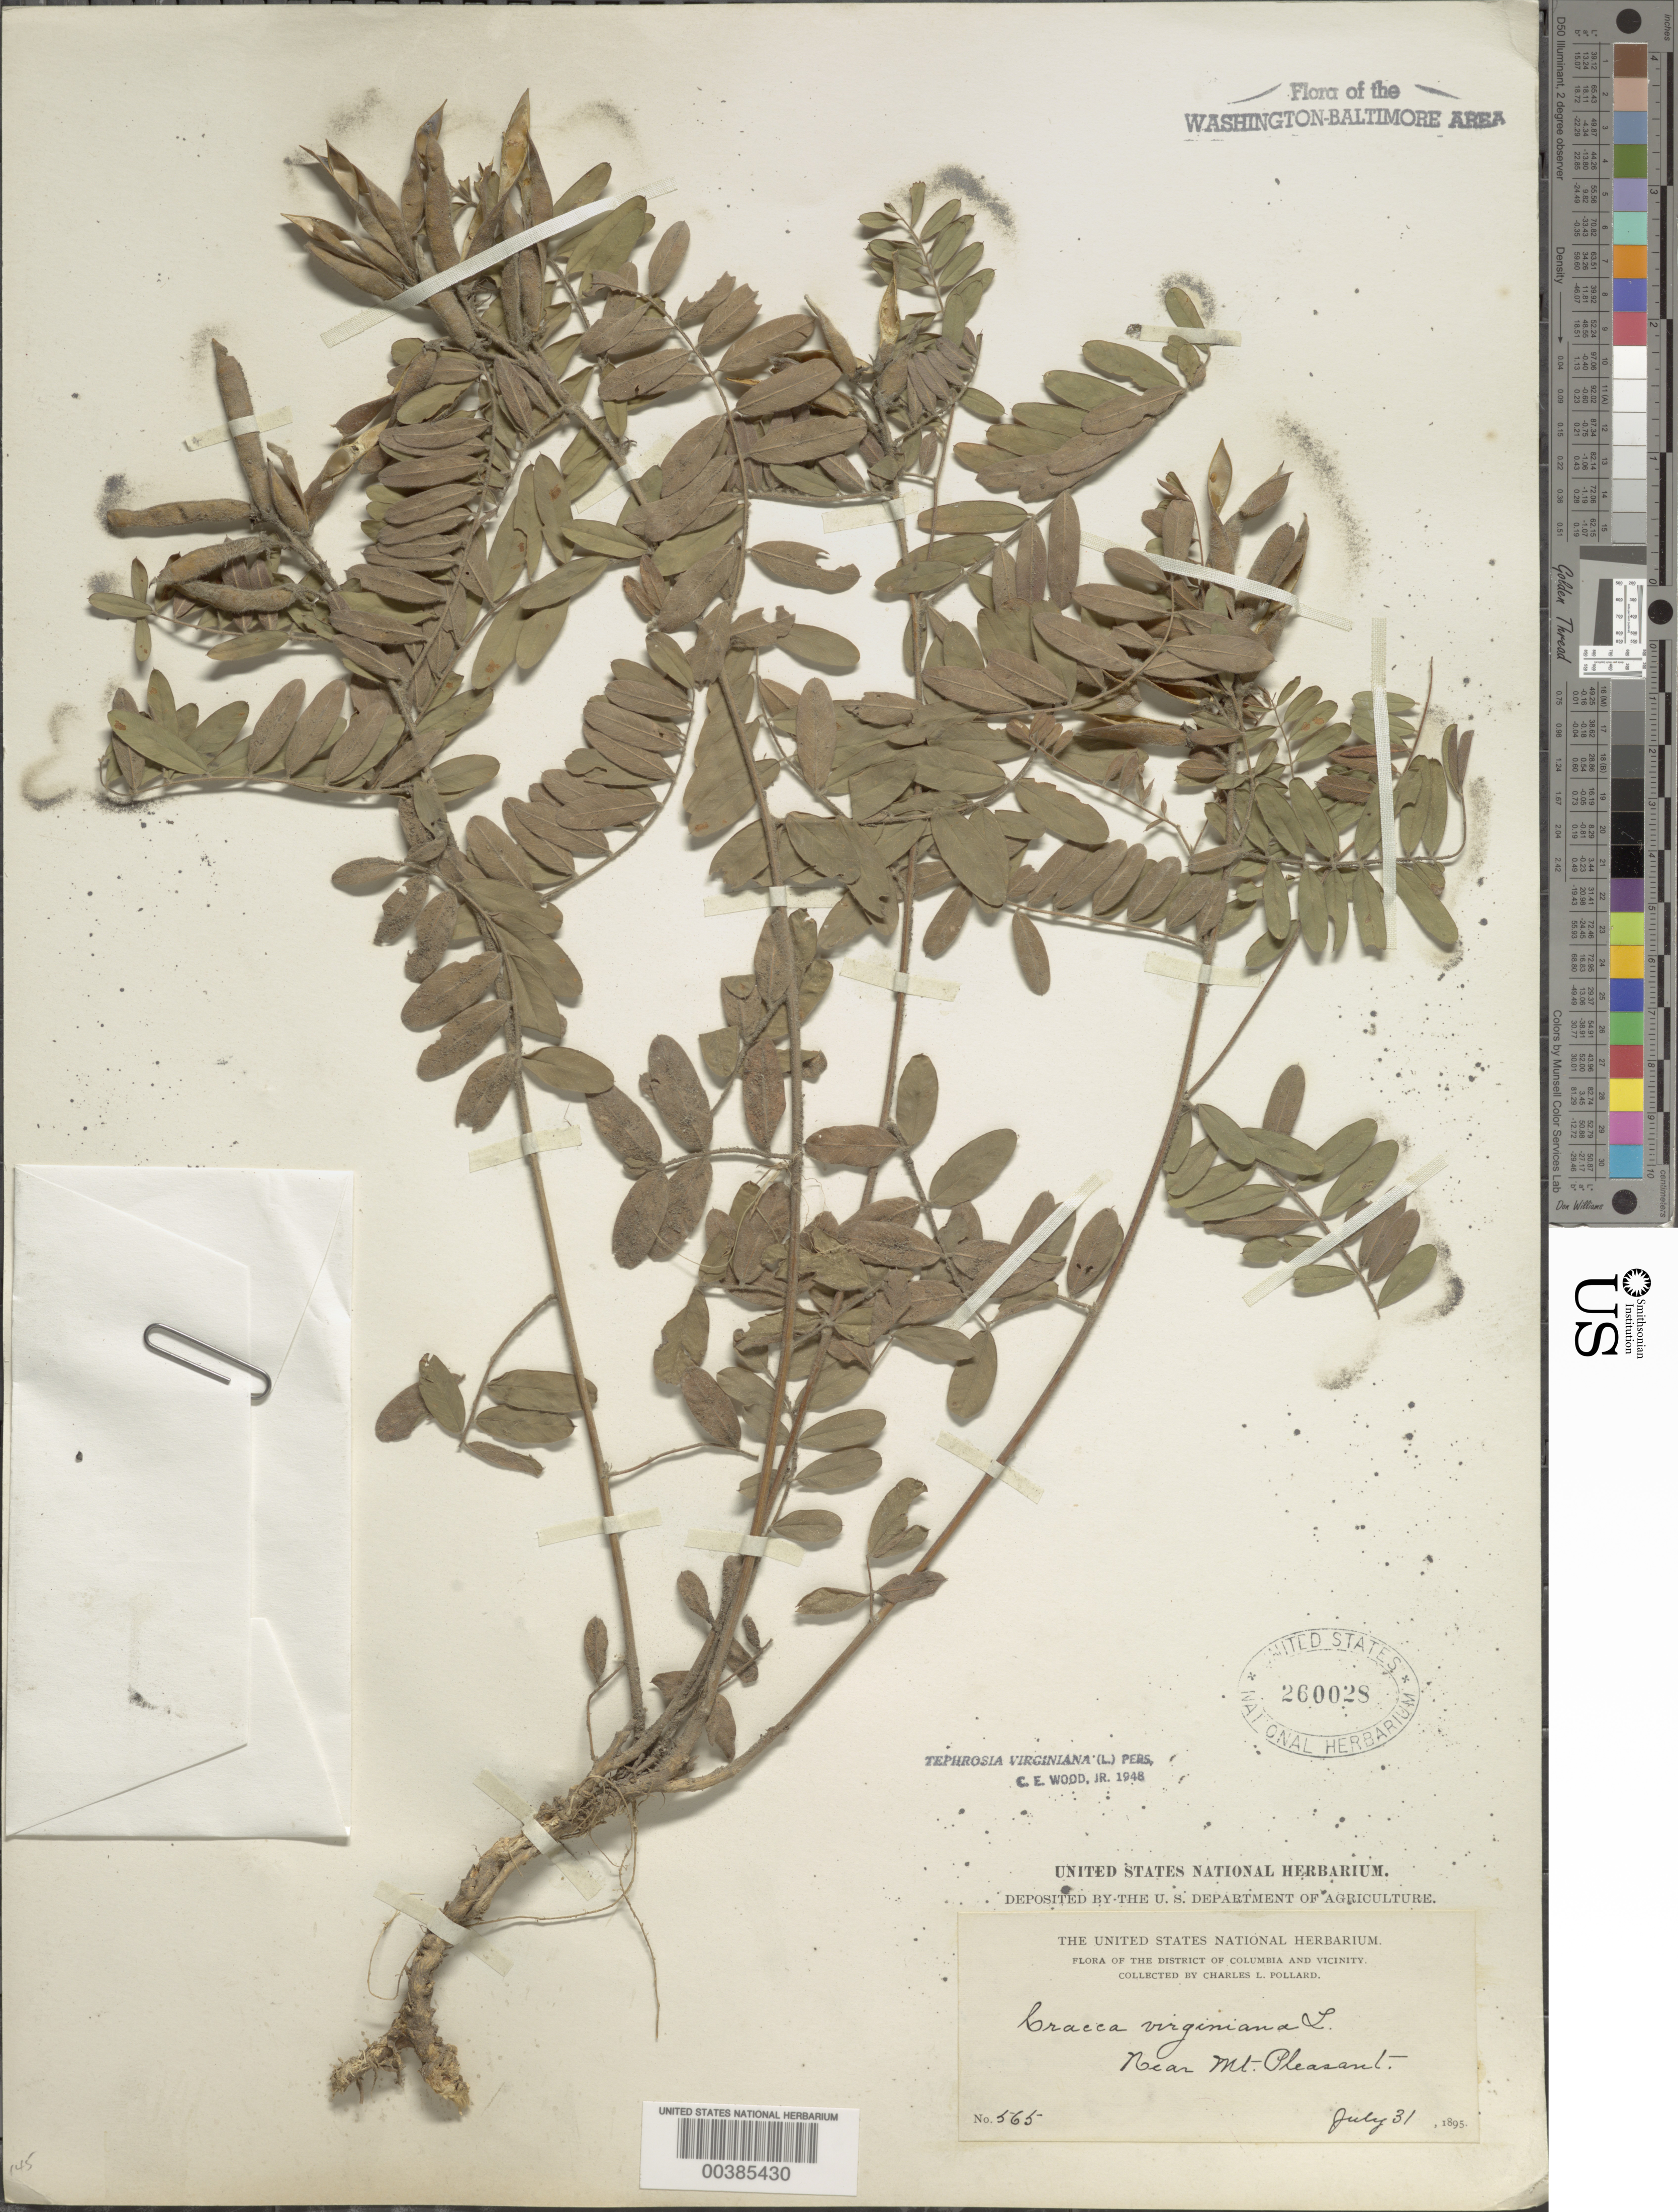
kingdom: Plantae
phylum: Tracheophyta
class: Magnoliopsida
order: Fabales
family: Fabaceae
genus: Tephrosia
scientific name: Tephrosia virginiana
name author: (L.) Pers.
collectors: C. L. Pollard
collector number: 565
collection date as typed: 31 Jul 1895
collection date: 1895-07-31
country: United States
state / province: District of Columbia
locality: Near Mt. Pleasant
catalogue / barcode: US 260028